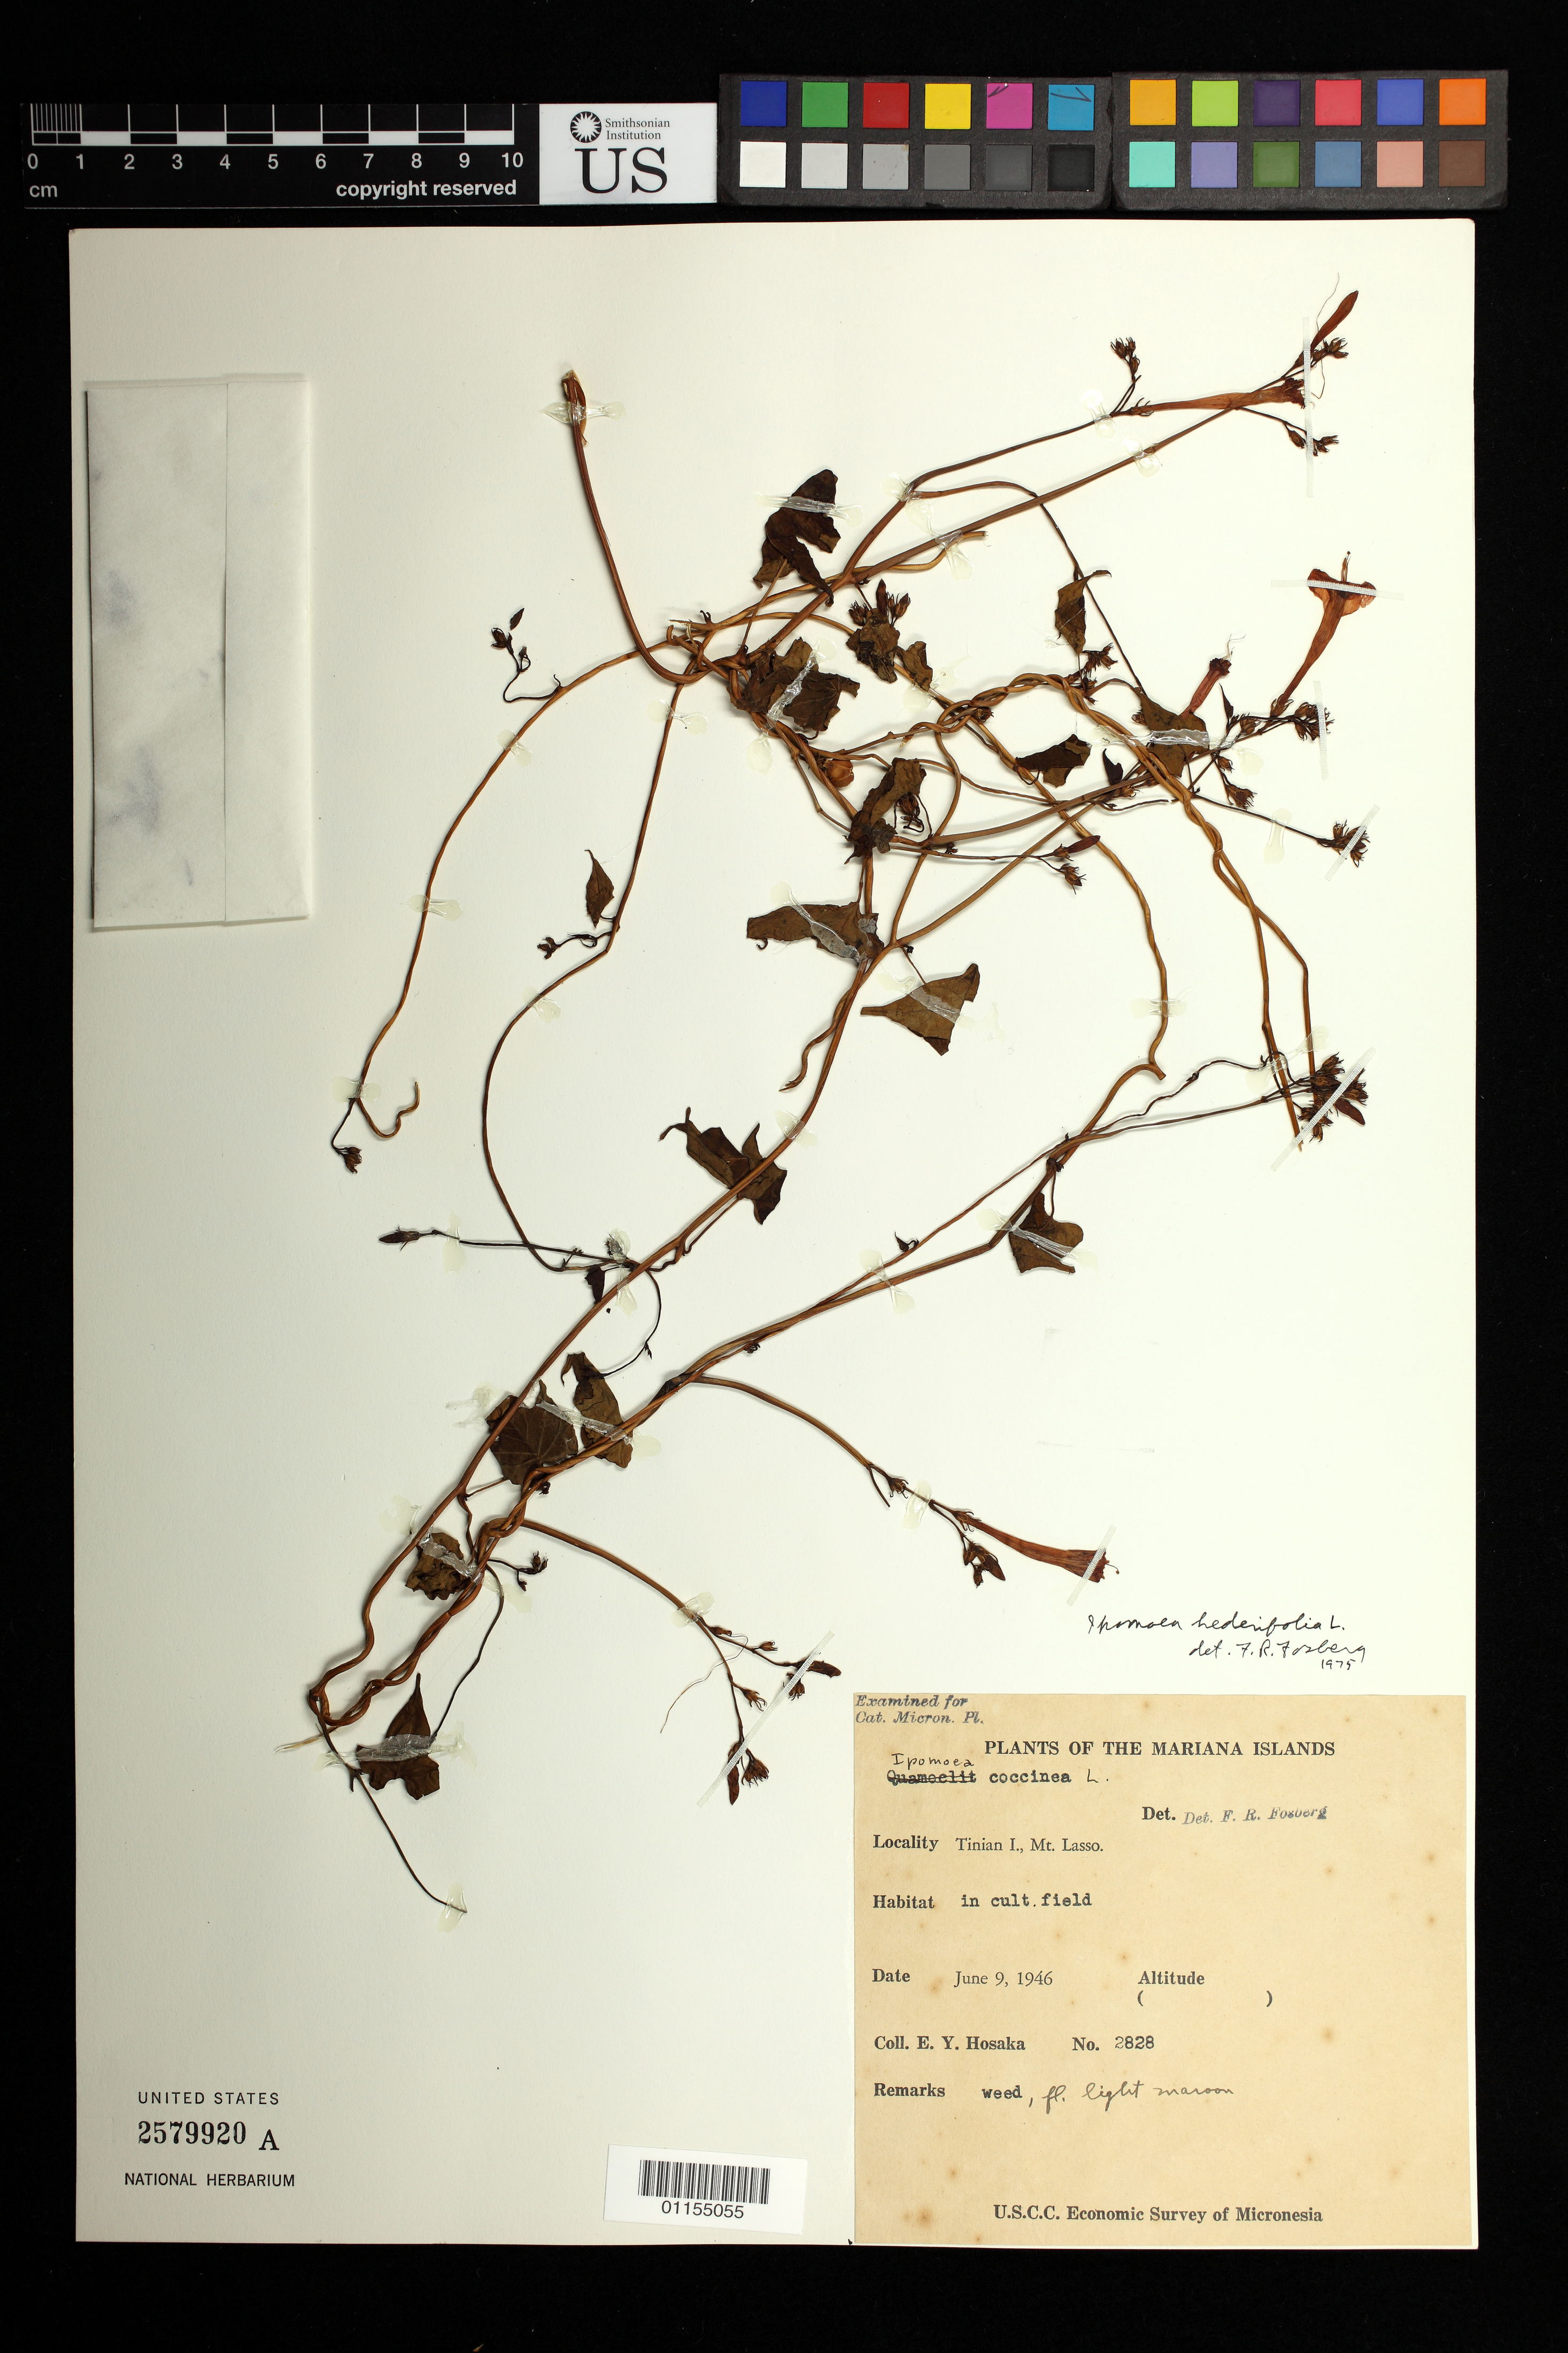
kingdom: Plantae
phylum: Tracheophyta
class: Magnoliopsida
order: Solanales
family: Convolvulaceae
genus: Ipomoea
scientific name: Ipomoea hederifolia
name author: L.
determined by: Fosberg, F. R.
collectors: E. Y. Hosaka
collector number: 2828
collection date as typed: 09 Jun 1946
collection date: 1946-06-09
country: Northern Mariana Islands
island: Tinian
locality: Mt. lasso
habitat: In cult field.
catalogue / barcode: US 2579920A